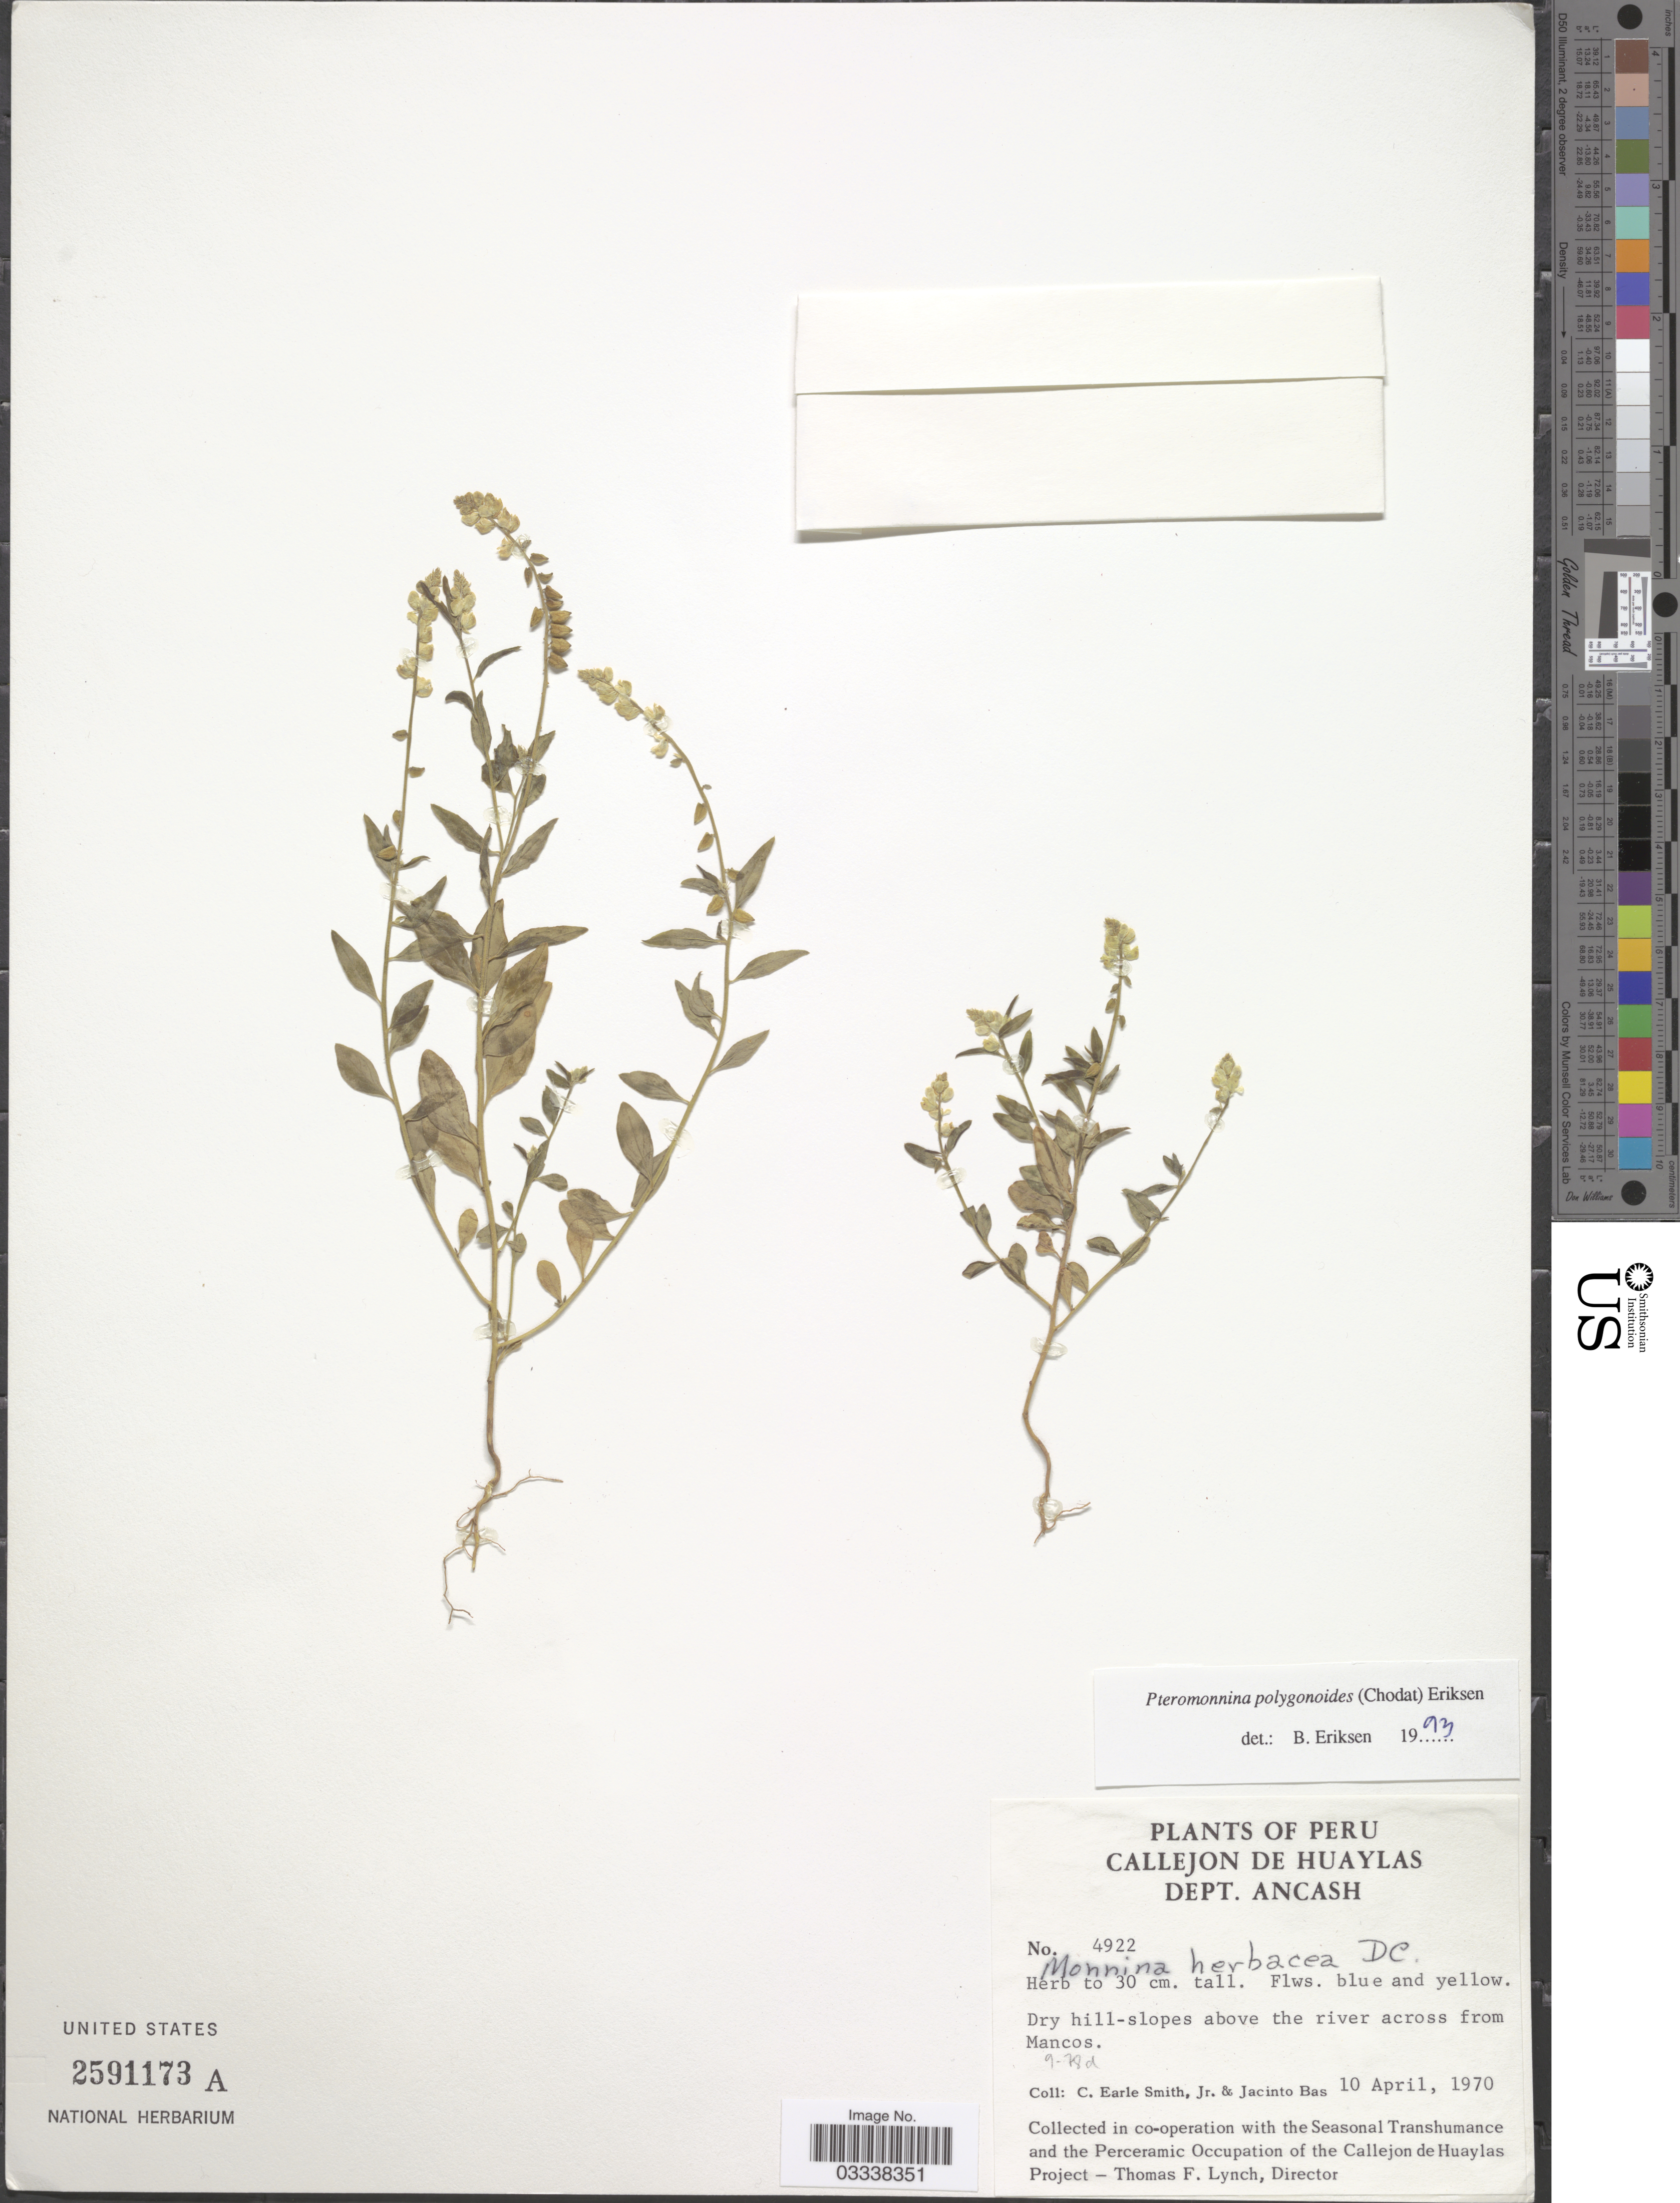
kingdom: Plantae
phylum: Tracheophyta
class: Magnoliopsida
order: Fabales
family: Polygalaceae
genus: Monnina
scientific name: Monnina polygonoides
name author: Chodat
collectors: C. E. Smith Jr. & J. Bas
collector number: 4922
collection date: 1970-04-10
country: Peru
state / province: Ancash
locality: Callejon de Huaylas, Dept. Ancash. Dry hill-slopes above the river across from Mancos.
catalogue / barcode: US 2591173A